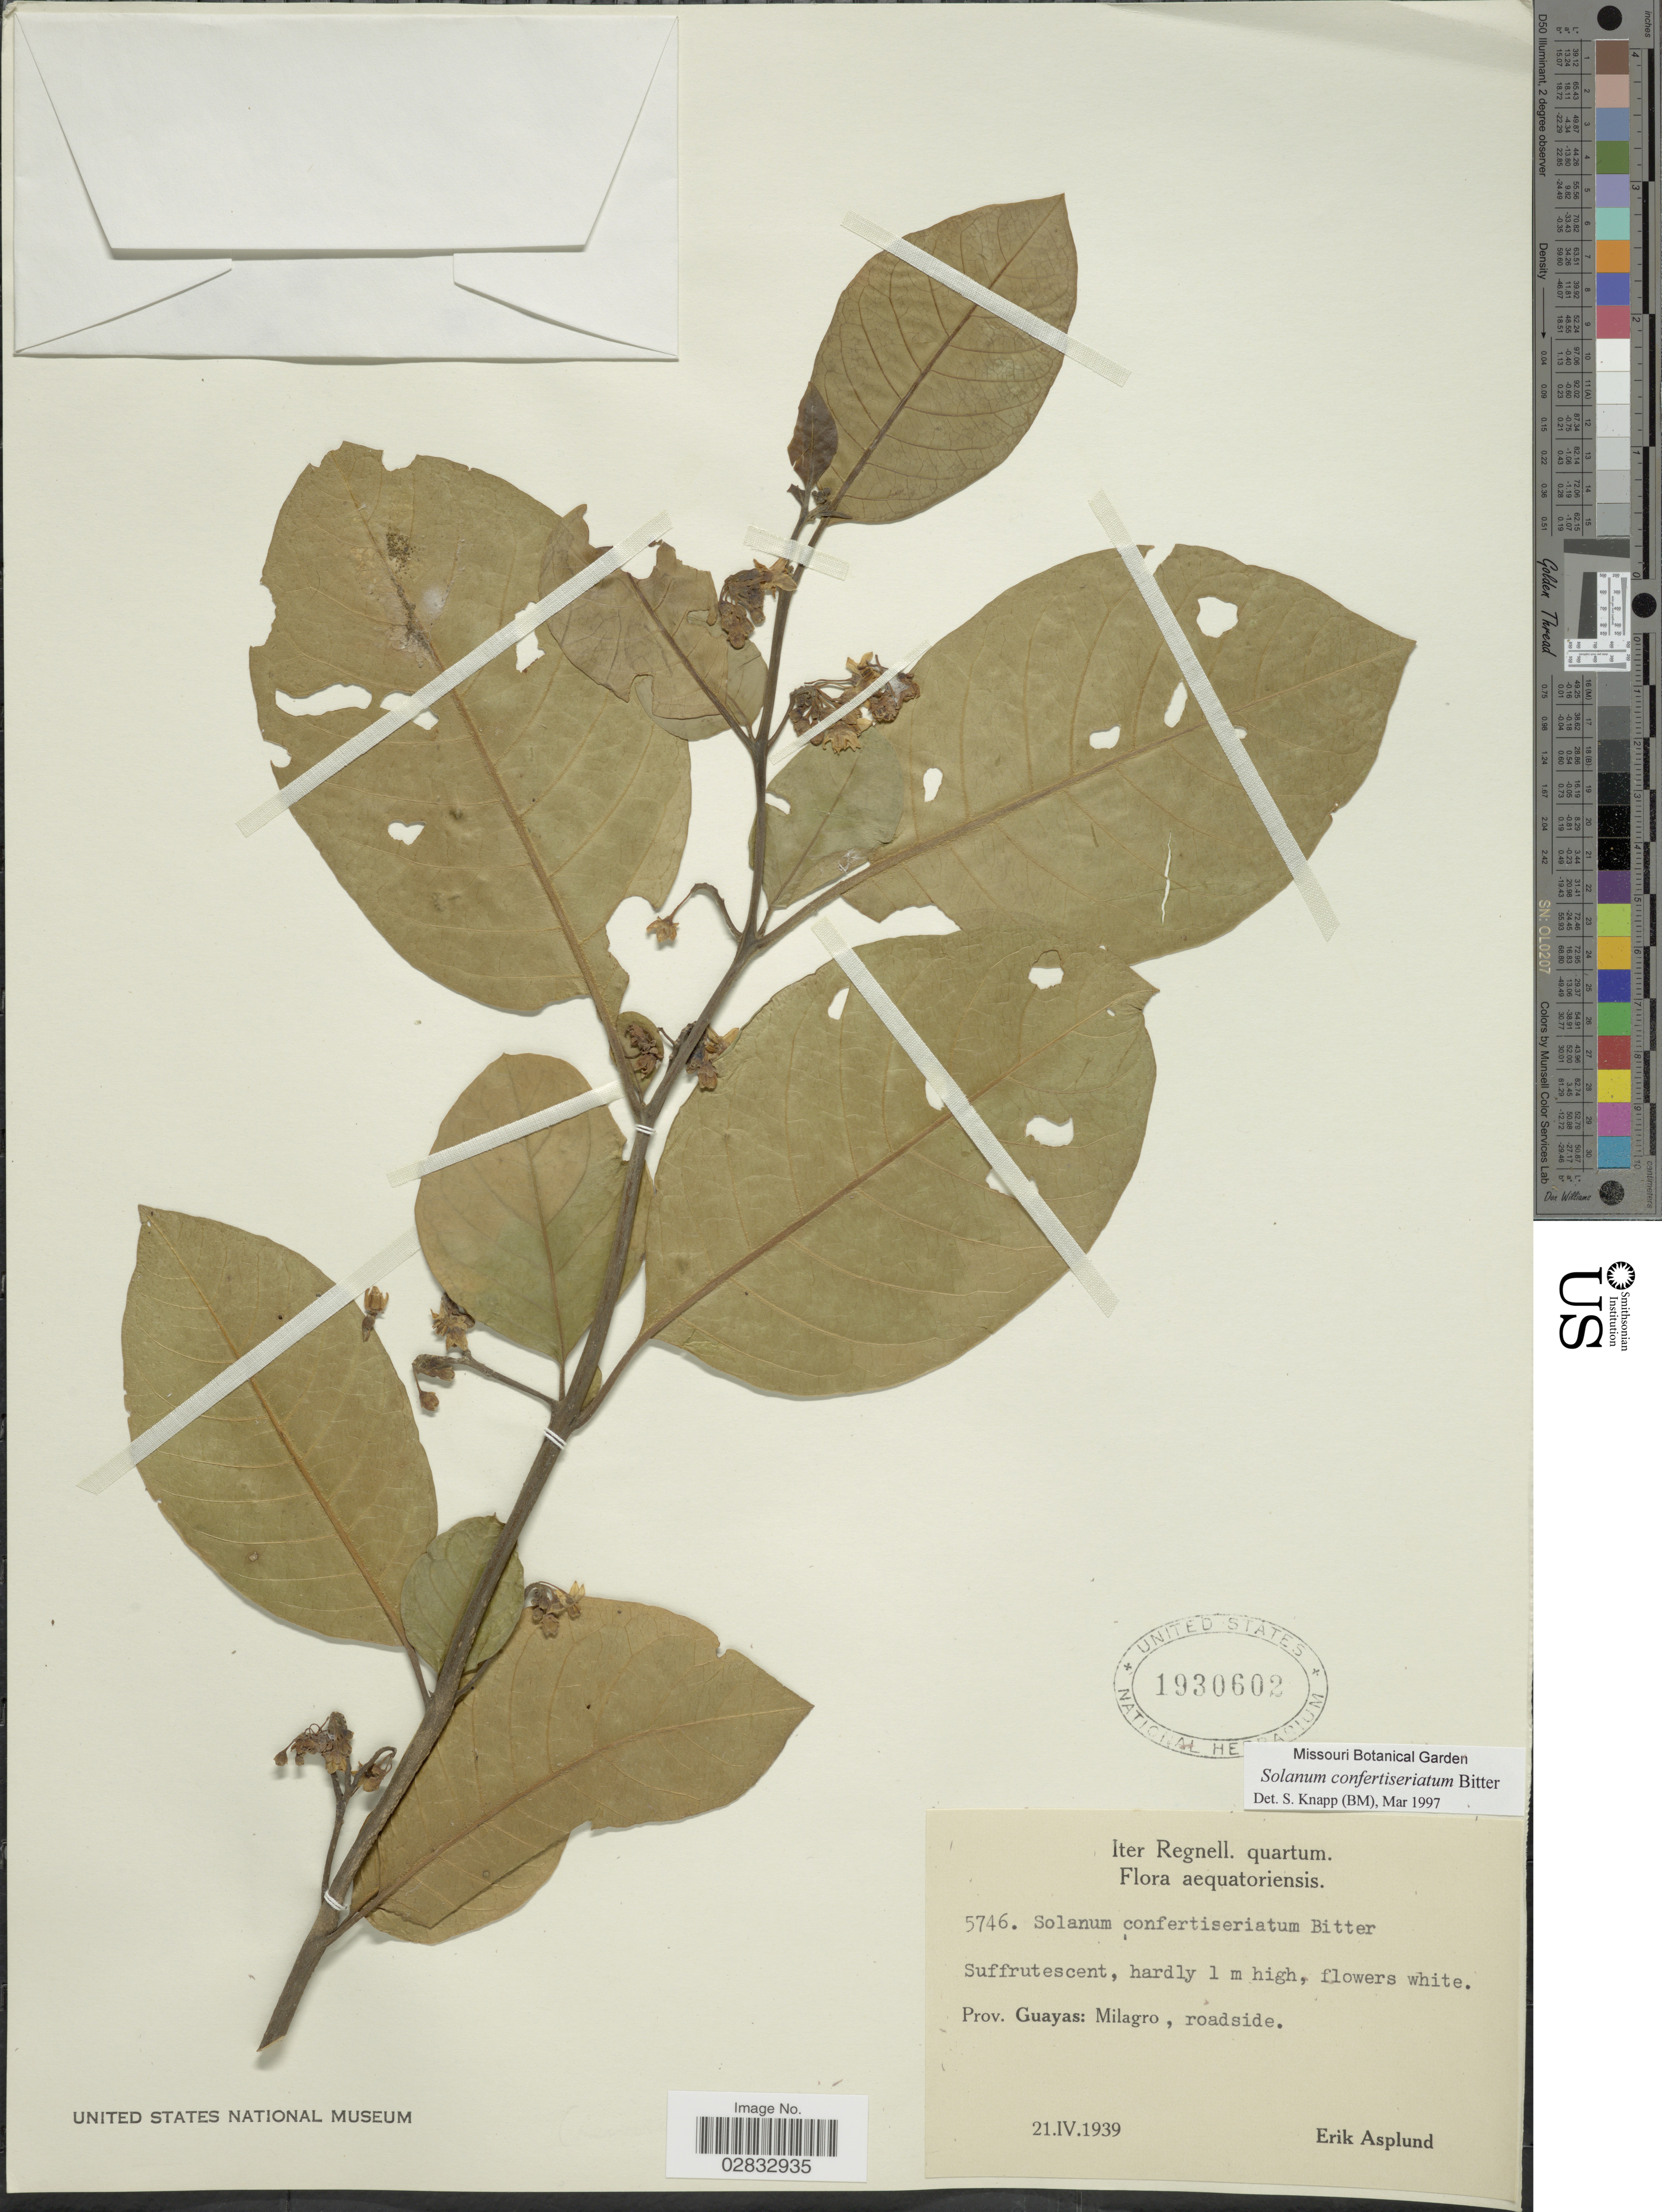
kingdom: Plantae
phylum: Tracheophyta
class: Magnoliopsida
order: Solanales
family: Solanaceae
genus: Solanum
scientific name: Solanum confertiseriatum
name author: Bitter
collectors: E. Asplund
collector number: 5746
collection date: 1939-04-21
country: Ecuador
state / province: Guayas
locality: Milagro, roadside.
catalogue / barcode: US 1930602